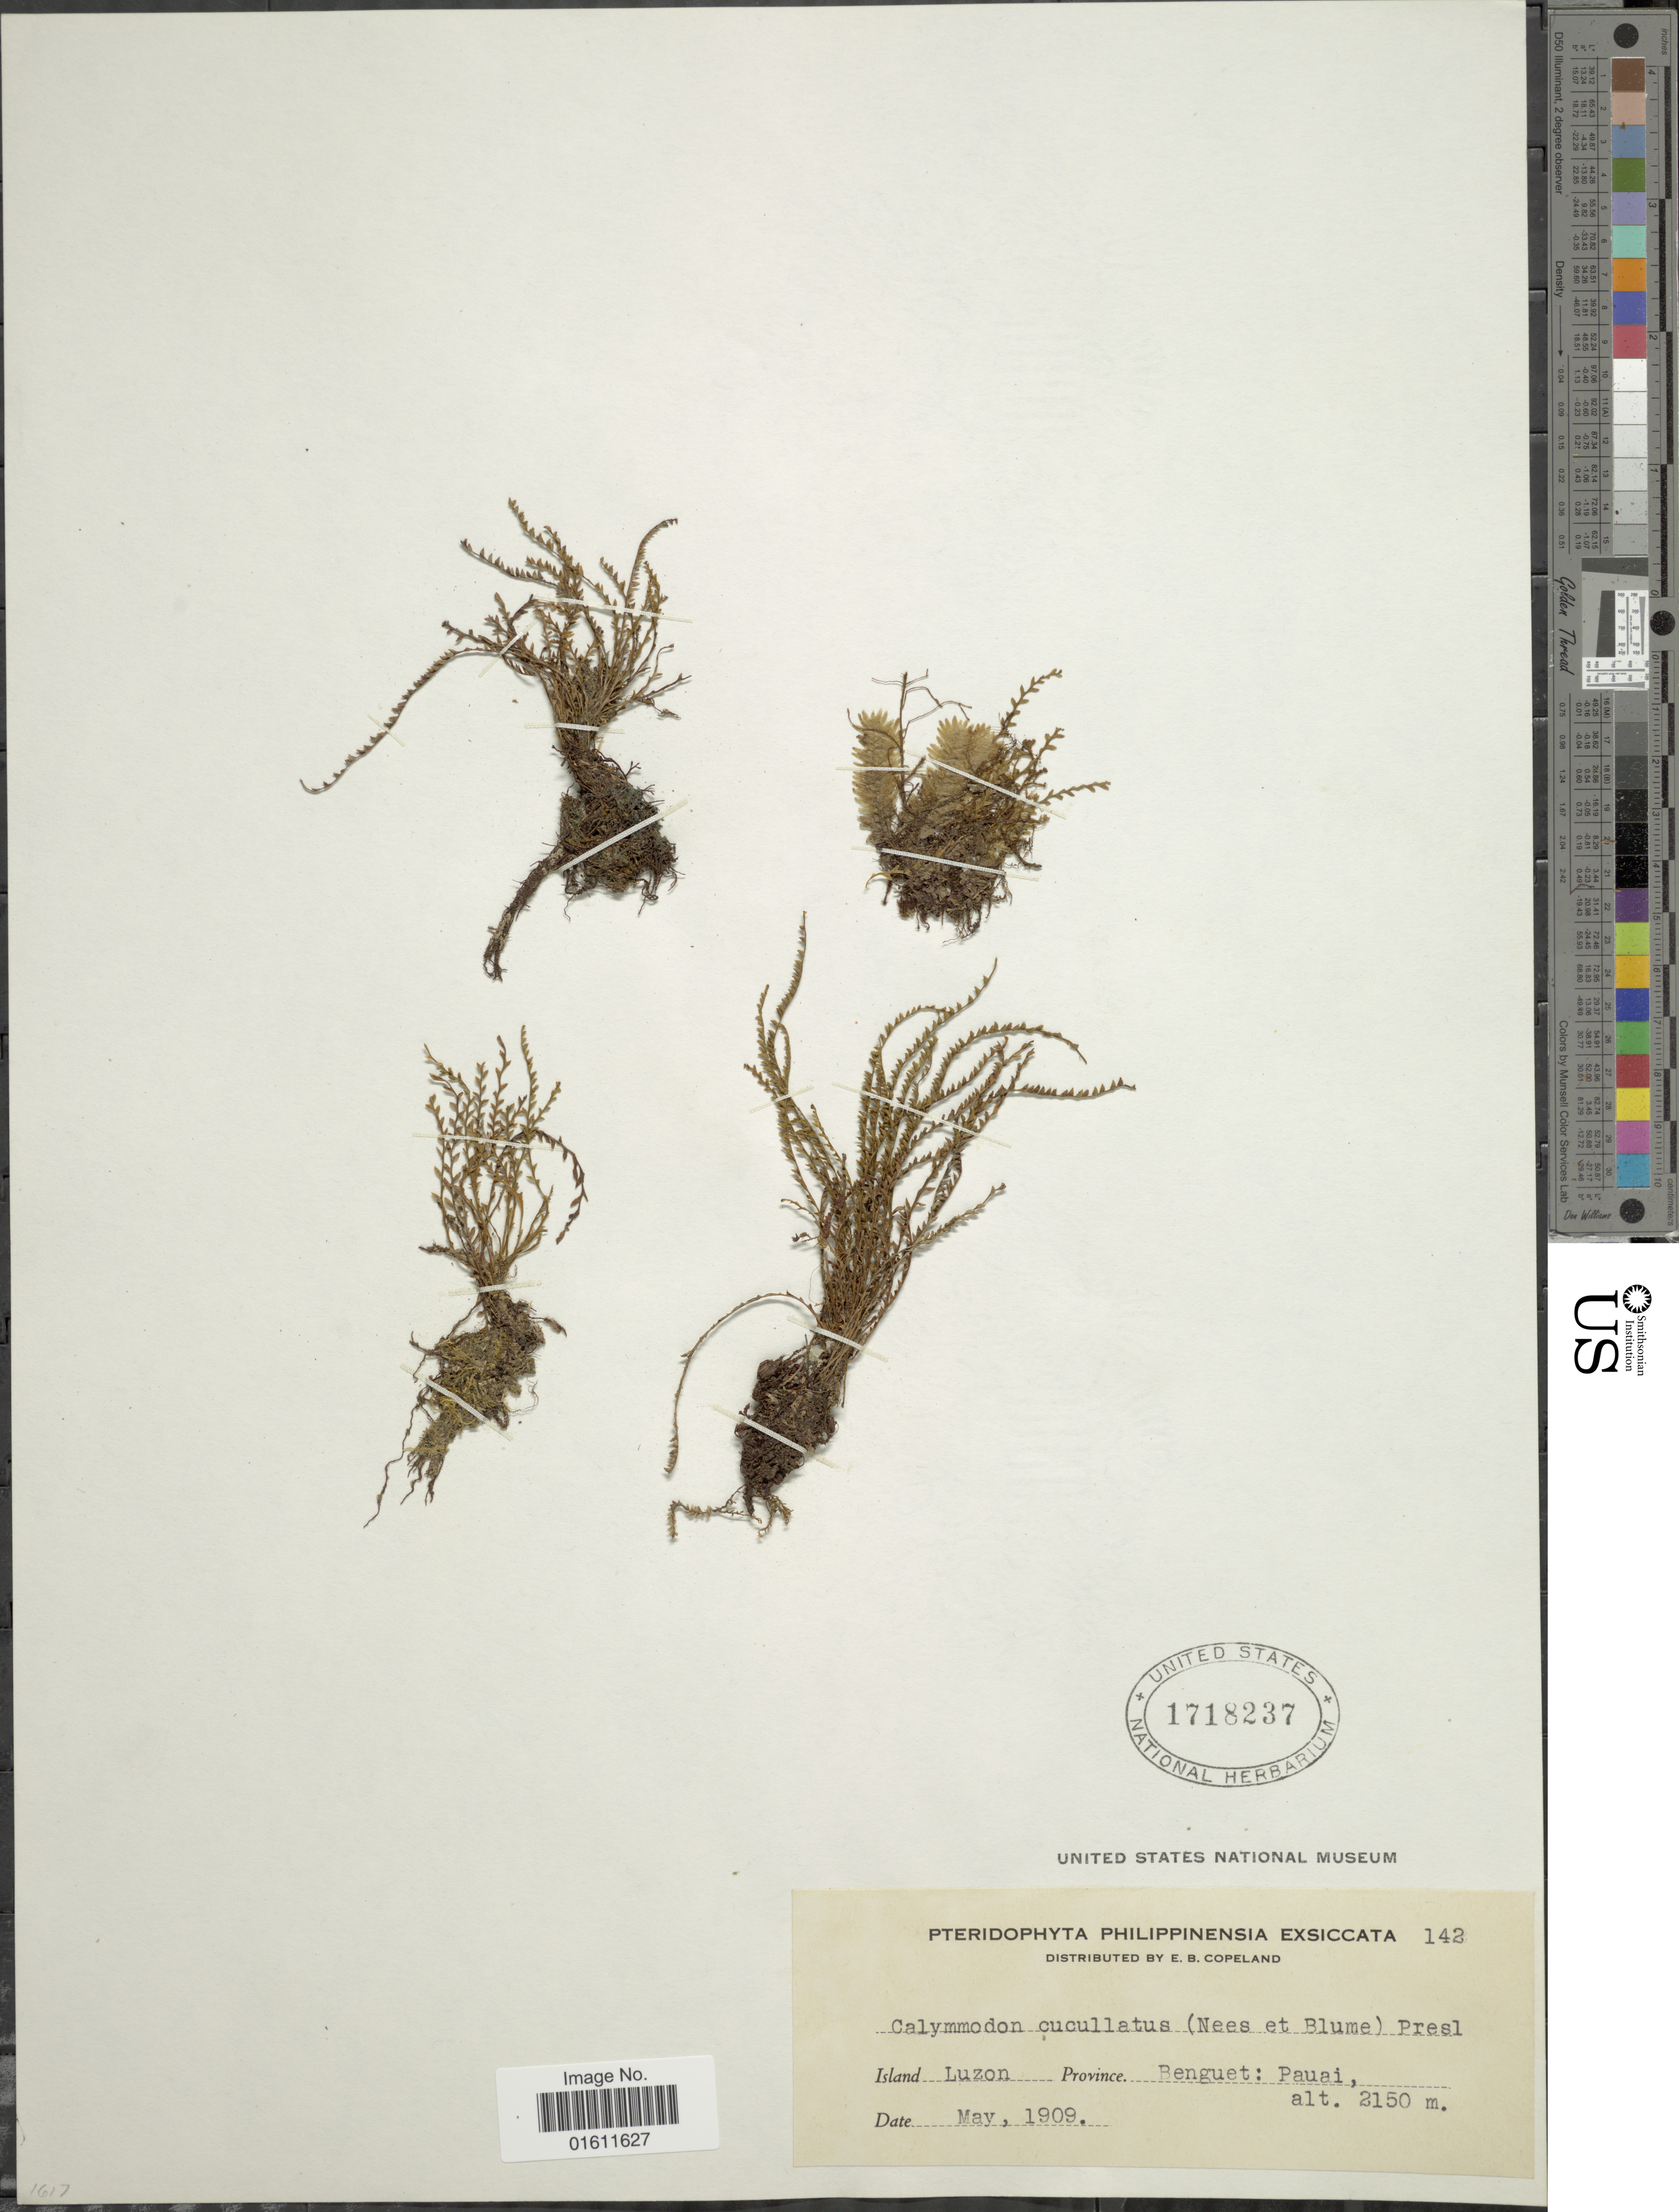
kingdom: Plantae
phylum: Tracheophyta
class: Polypodiopsida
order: Polypodiales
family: Polypodiaceae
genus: Prosaptia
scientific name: Prosaptia cucullatus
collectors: E. B. Copeland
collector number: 142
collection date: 1909-05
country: Philippines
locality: Luzon, Province Benguet: Pauai.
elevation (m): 2150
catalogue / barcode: US 1718237